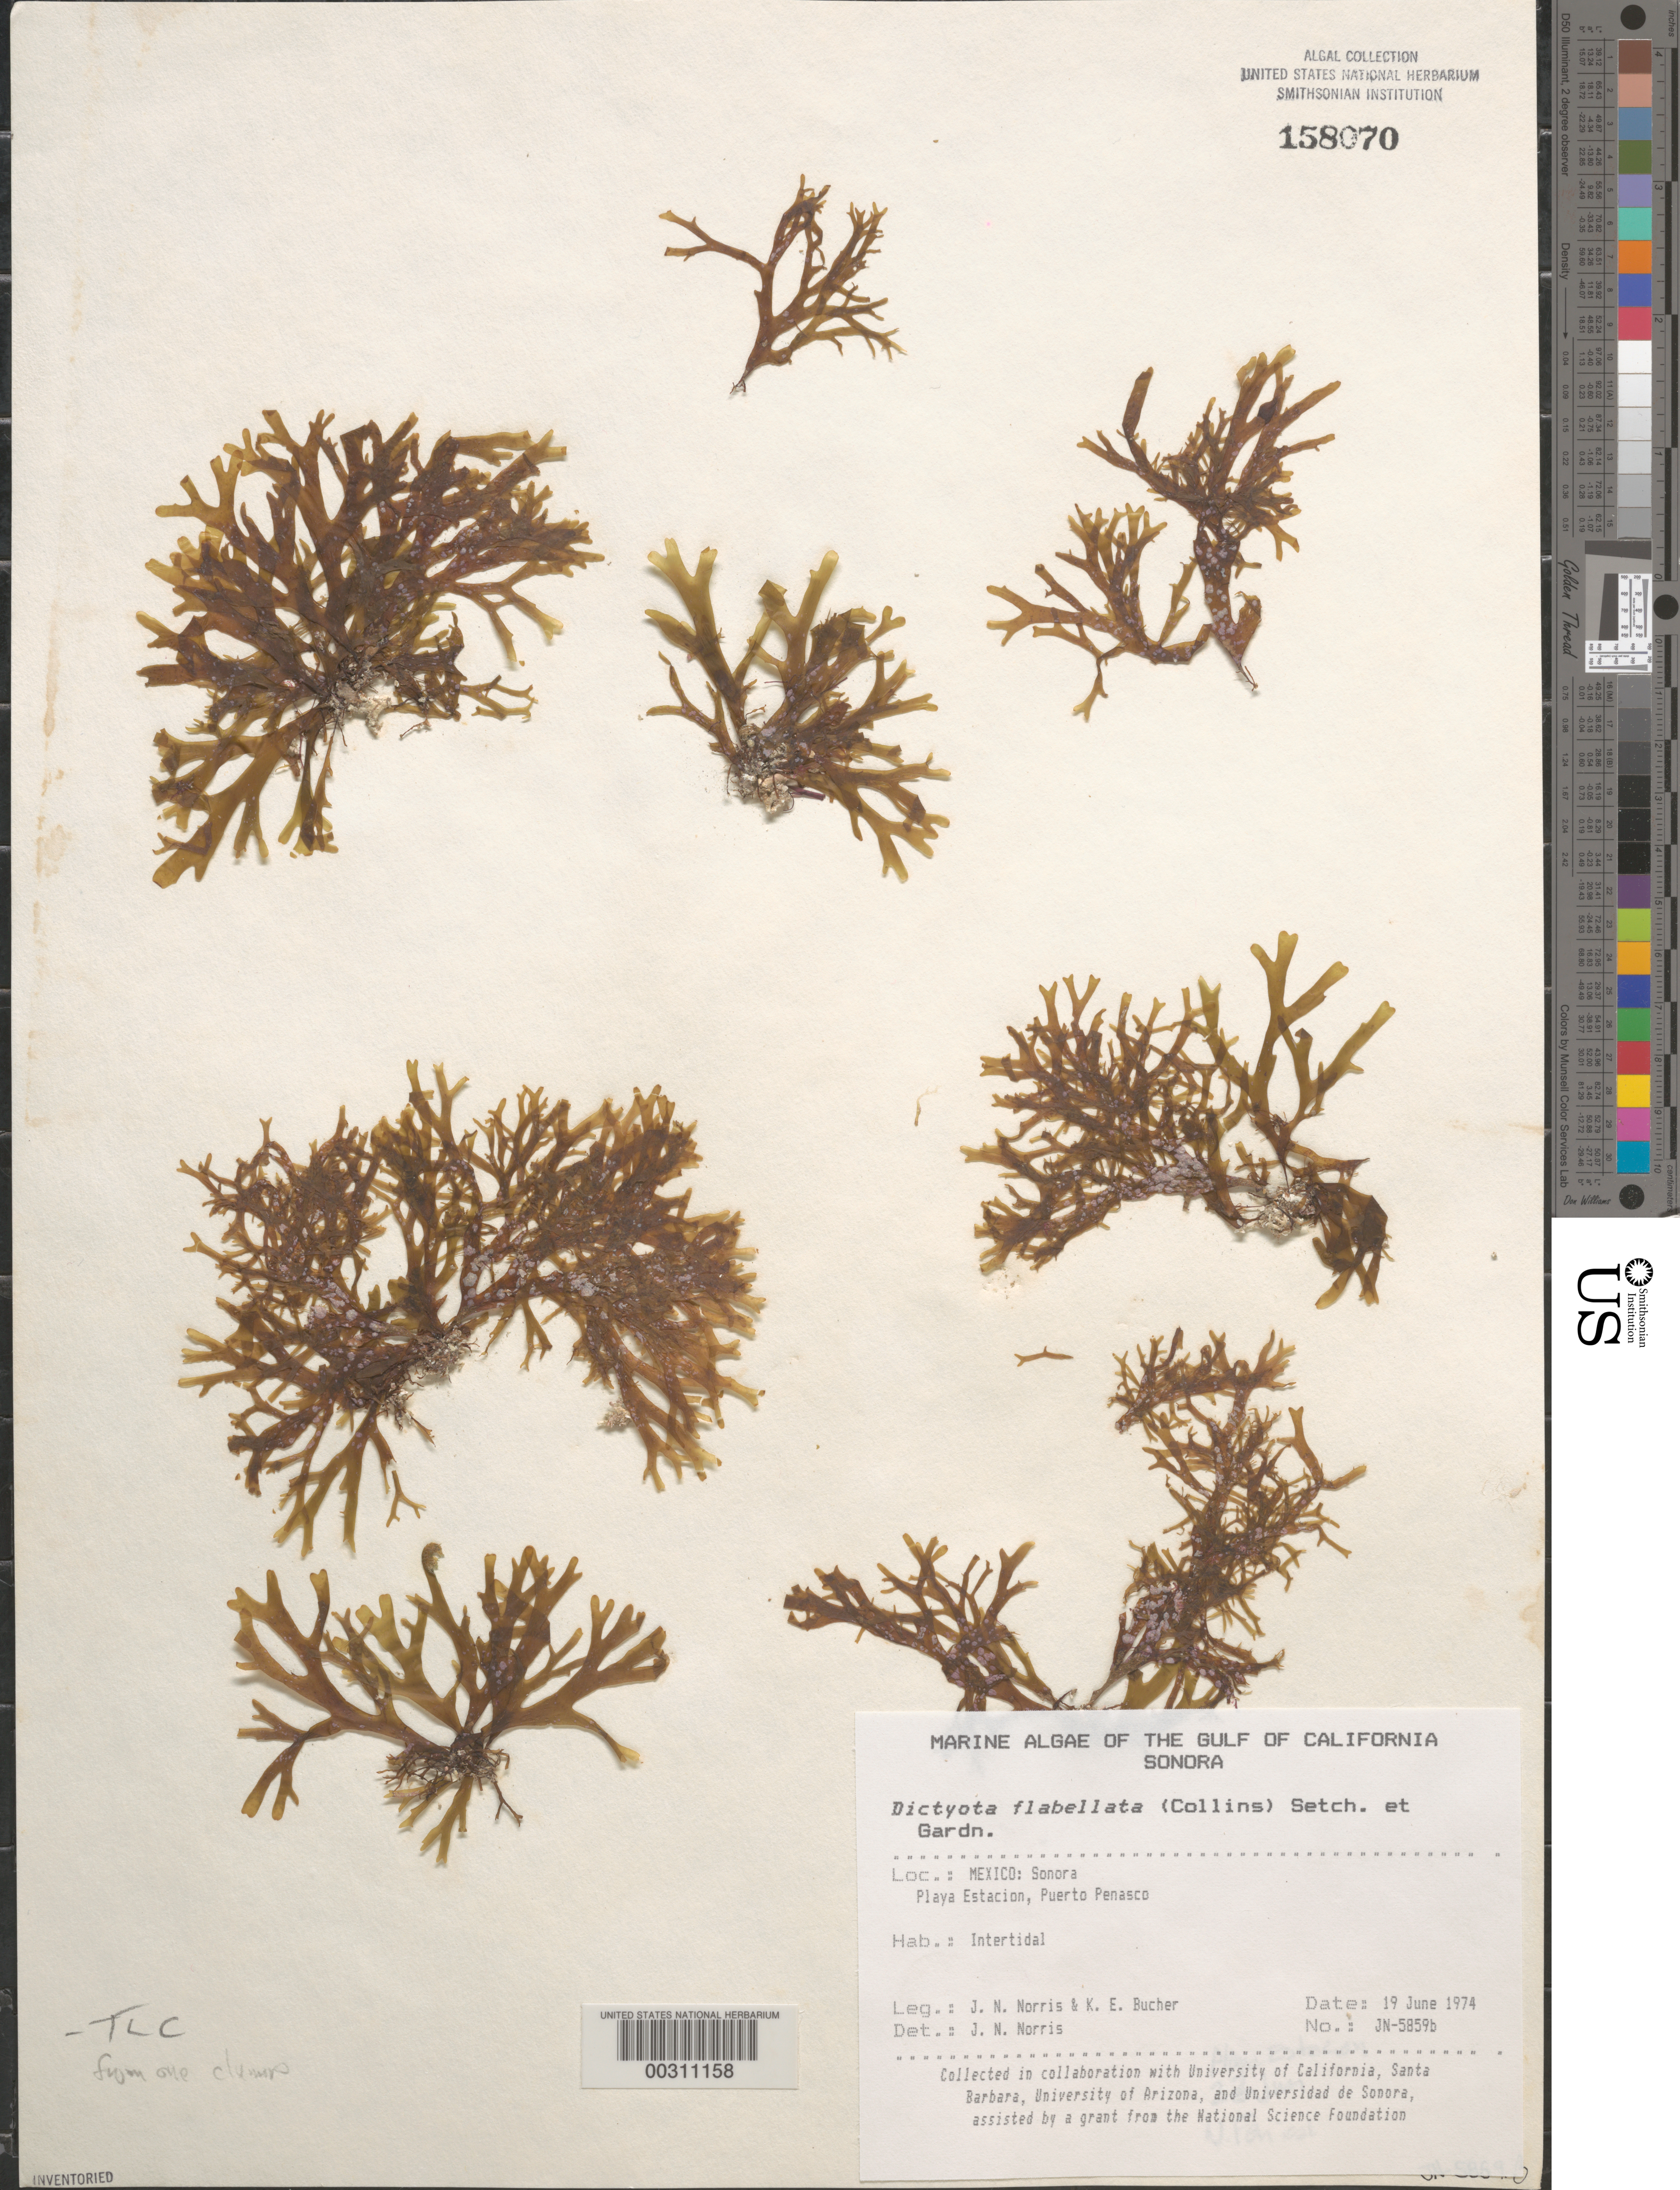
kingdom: Chromista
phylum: Ochrophyta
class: Phaeophyceae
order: Dictyotales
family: Dictyotaceae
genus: Dictyota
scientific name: Dictyota flabellata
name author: (Collins) Setch. & N.L. Gardner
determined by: Norris, James N.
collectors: J. N. Norris & K. E. Bucher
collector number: JN-5859b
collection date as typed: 19 Jun 1974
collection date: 1974-06-19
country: Mexico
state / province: Baja California Sur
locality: Playa Estacion, Puerto Penasco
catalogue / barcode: US 158070